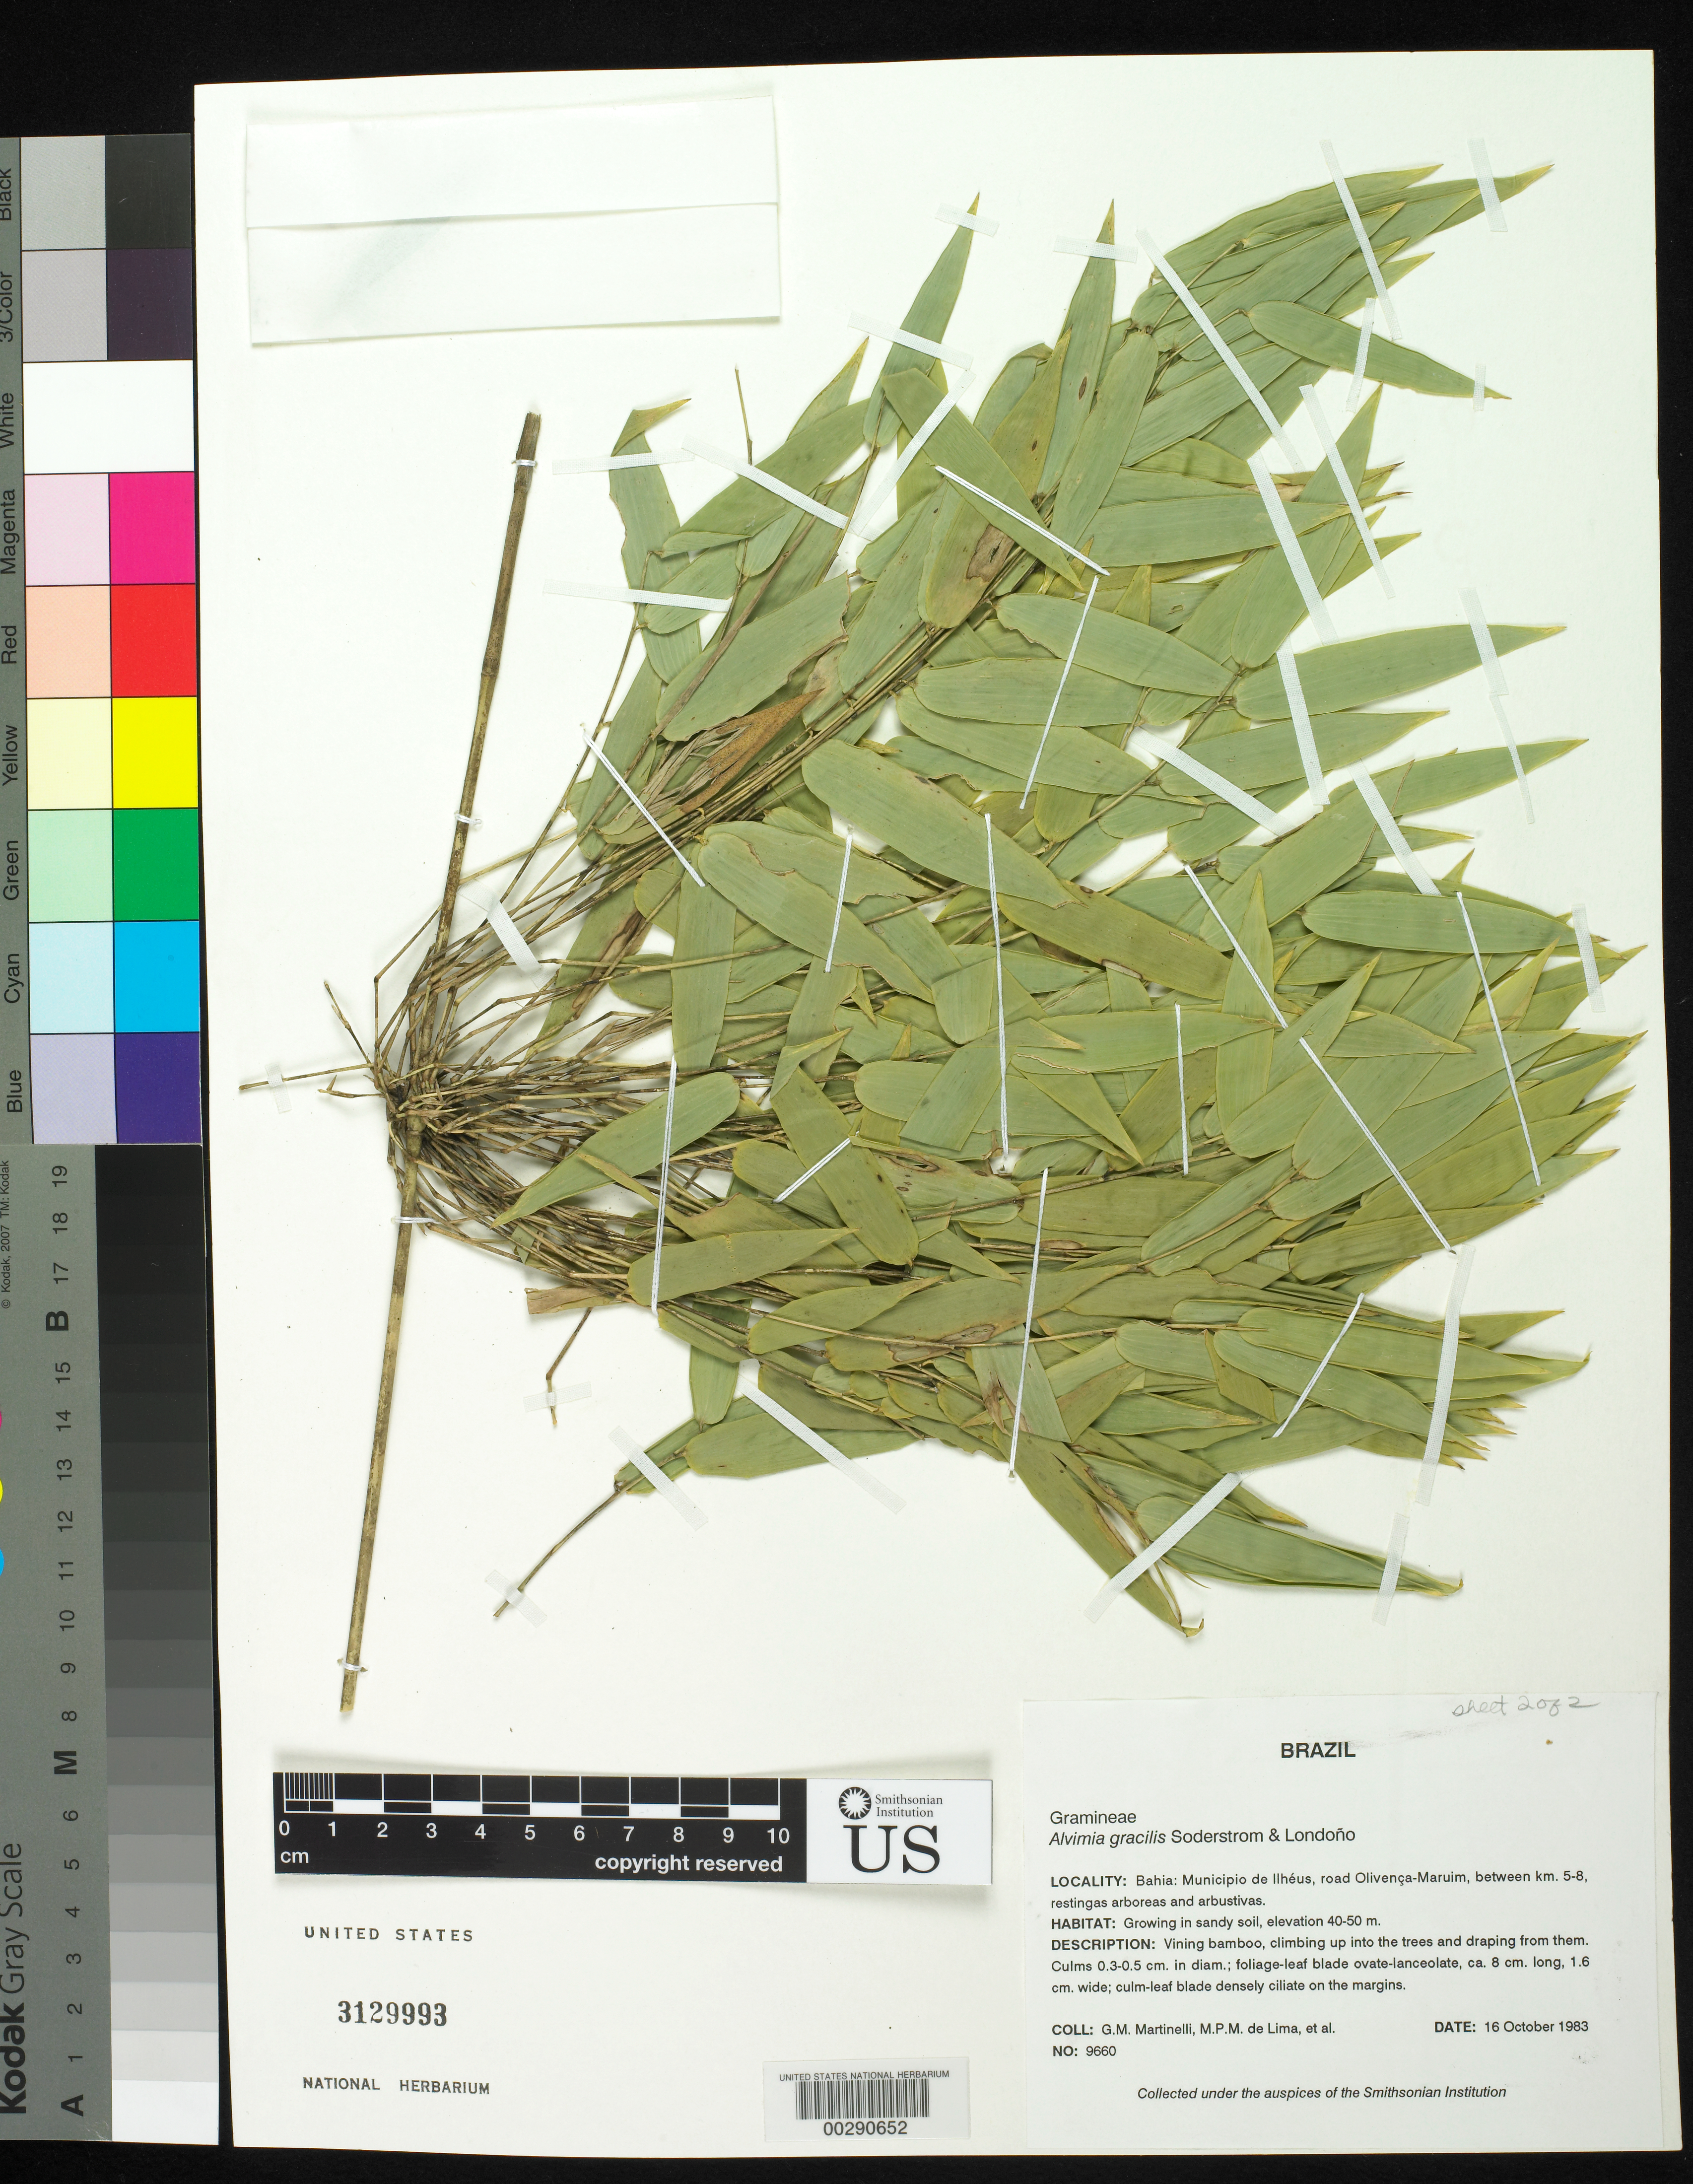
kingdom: Plantae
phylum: Tracheophyta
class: Liliopsida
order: Poales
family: Poaceae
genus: Alvimia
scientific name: Alvimia gracilis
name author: Soderstr. & Londoño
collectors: G. Martinelli & M. P. Morim de Lima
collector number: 9660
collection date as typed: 16 Oct 1983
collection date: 1983-10-16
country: Brazil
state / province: Bahia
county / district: Ilhéus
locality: Road olivenca-maruim between km 5-8, restingas arboreas and arbutivas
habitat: Sandy soil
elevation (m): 40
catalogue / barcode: US 3129993